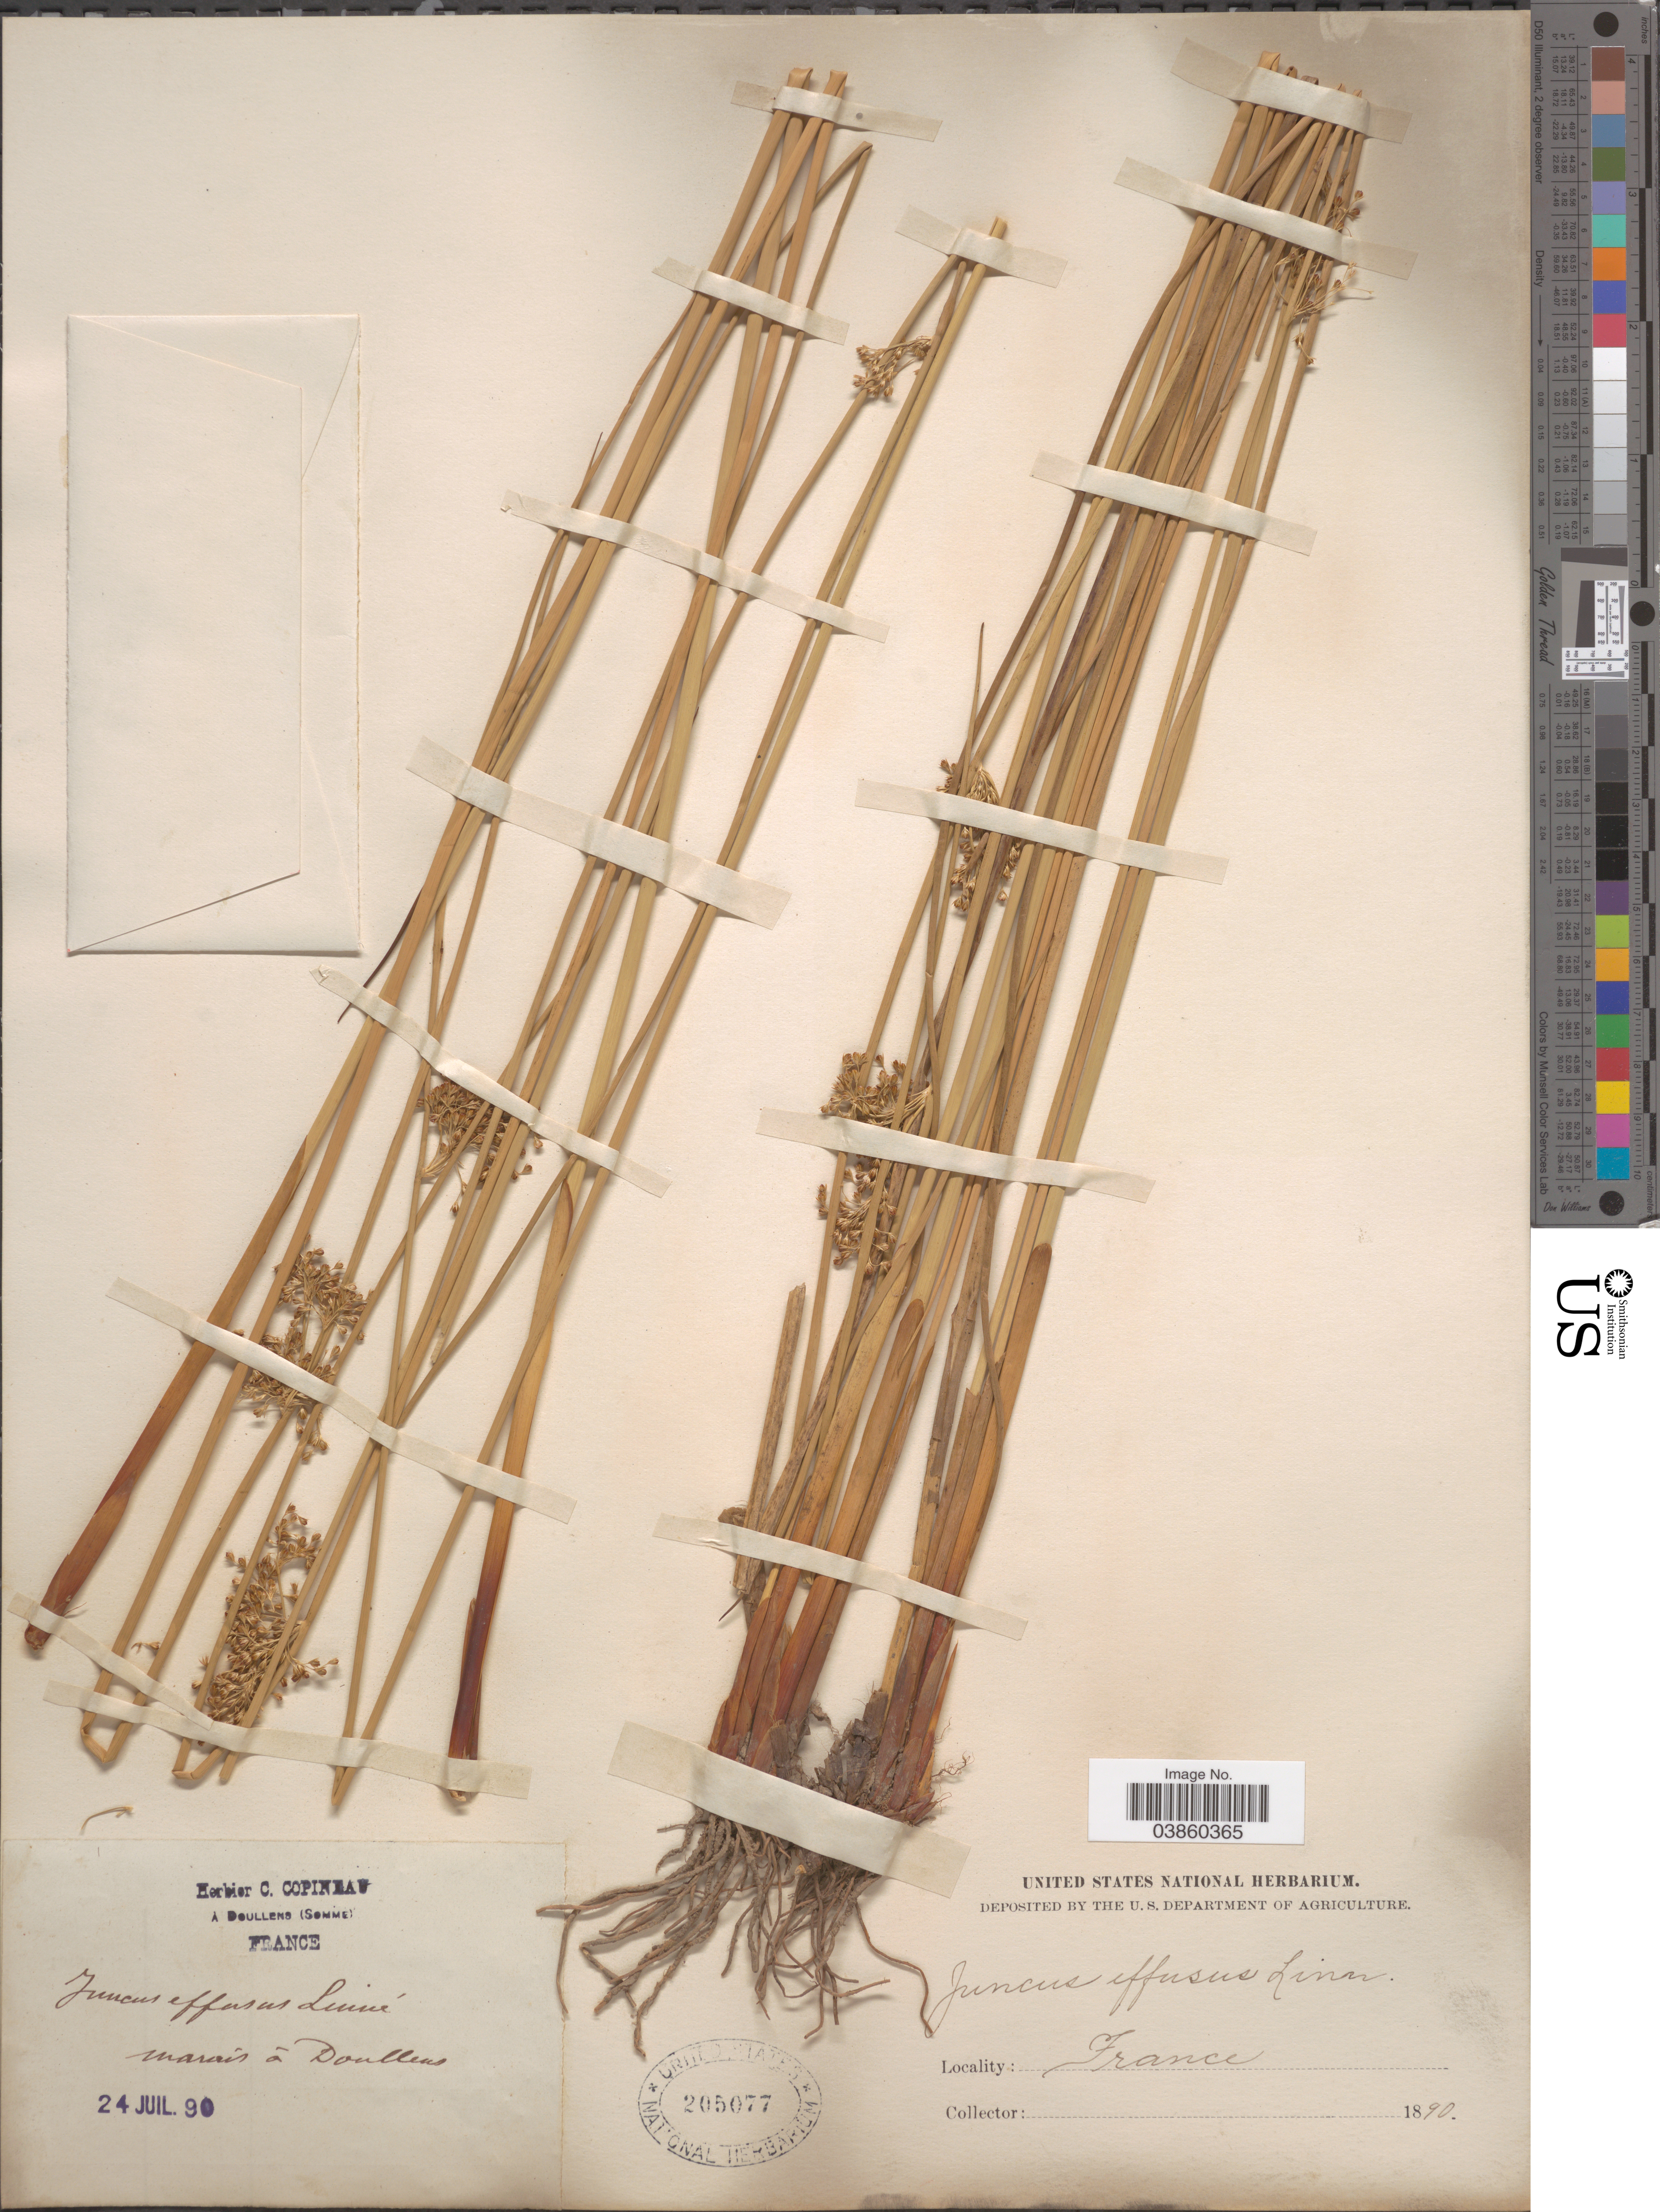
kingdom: Plantae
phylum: Tracheophyta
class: Liliopsida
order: Poales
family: Juncaceae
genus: Juncus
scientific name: Juncus effusus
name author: L.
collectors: ex herb. C. Copineau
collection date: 1890-07-24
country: France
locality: Marais á Doullens.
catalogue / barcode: US 205077